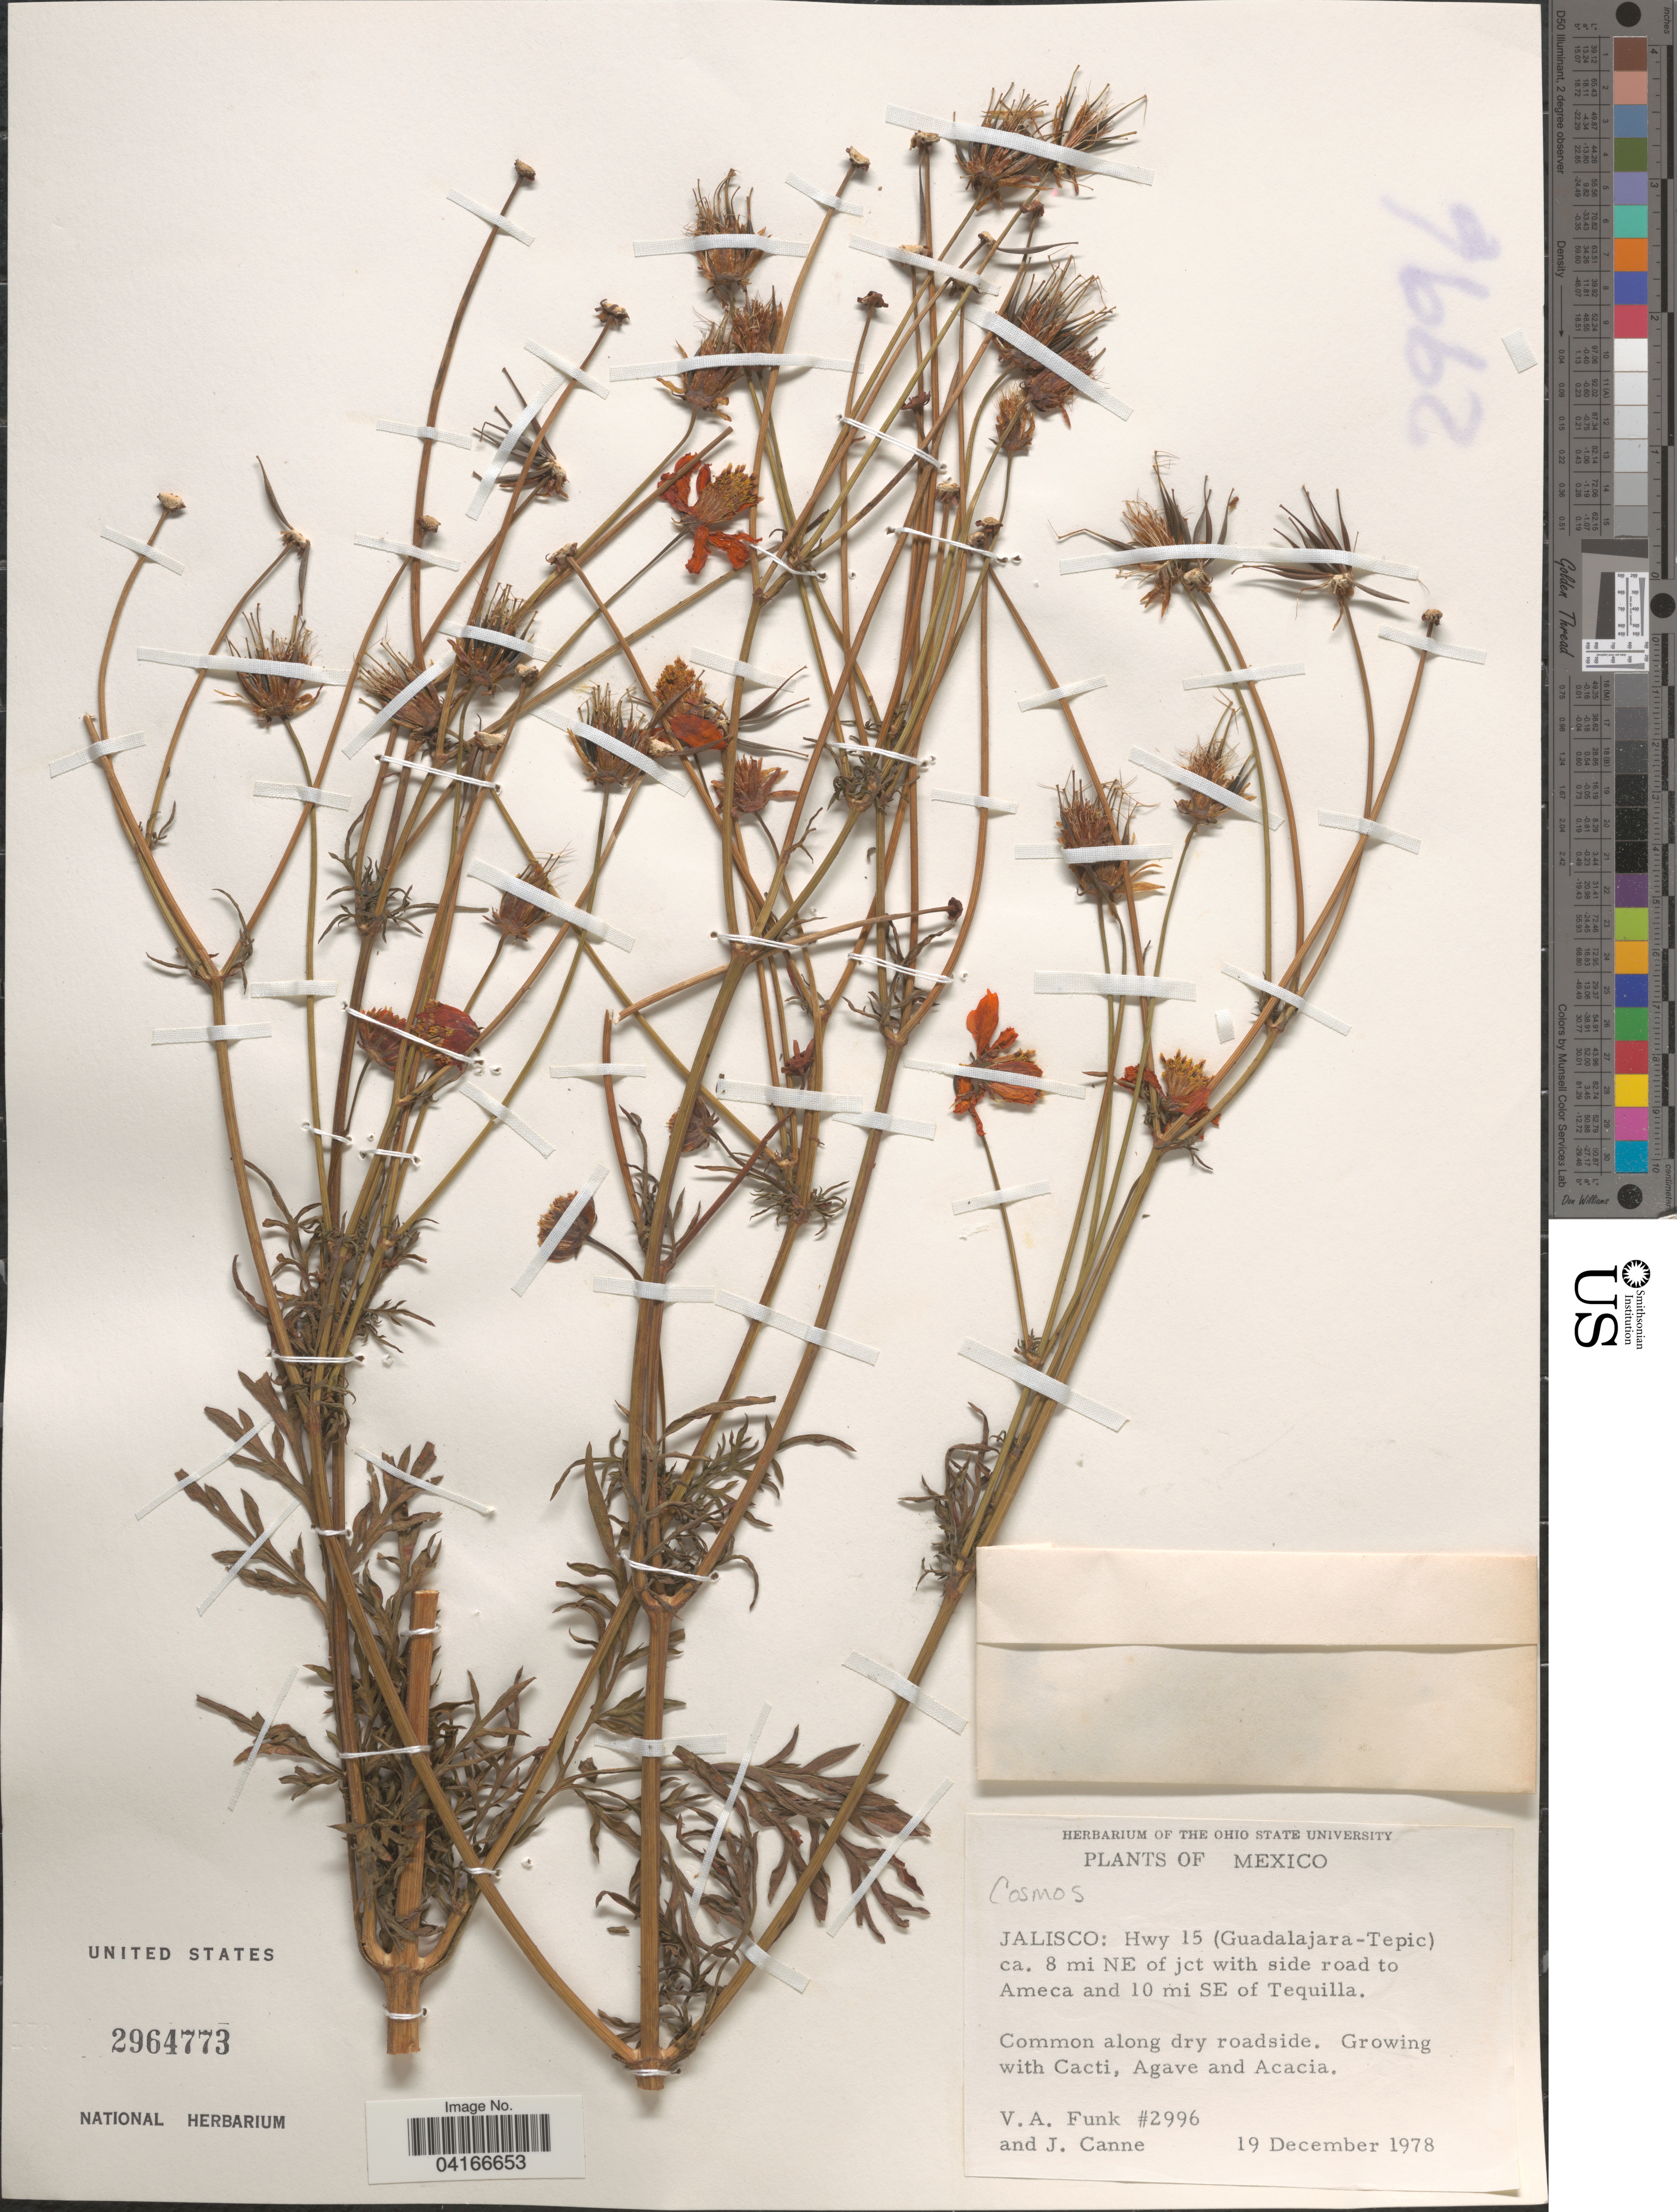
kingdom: Plantae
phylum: Tracheophyta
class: Magnoliopsida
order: Asterales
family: Asteraceae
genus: Cosmos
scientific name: Cosmos sp.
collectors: V. Funk & J. M. Canne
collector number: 2996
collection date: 1978-12-19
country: Mexico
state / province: Jalisco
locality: Hwy 15 (Guadalajara-Tepic) ca. 8 mi NE of jct with side road to Ameca and 10 mi SE of Tequilla.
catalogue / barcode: US 2964773